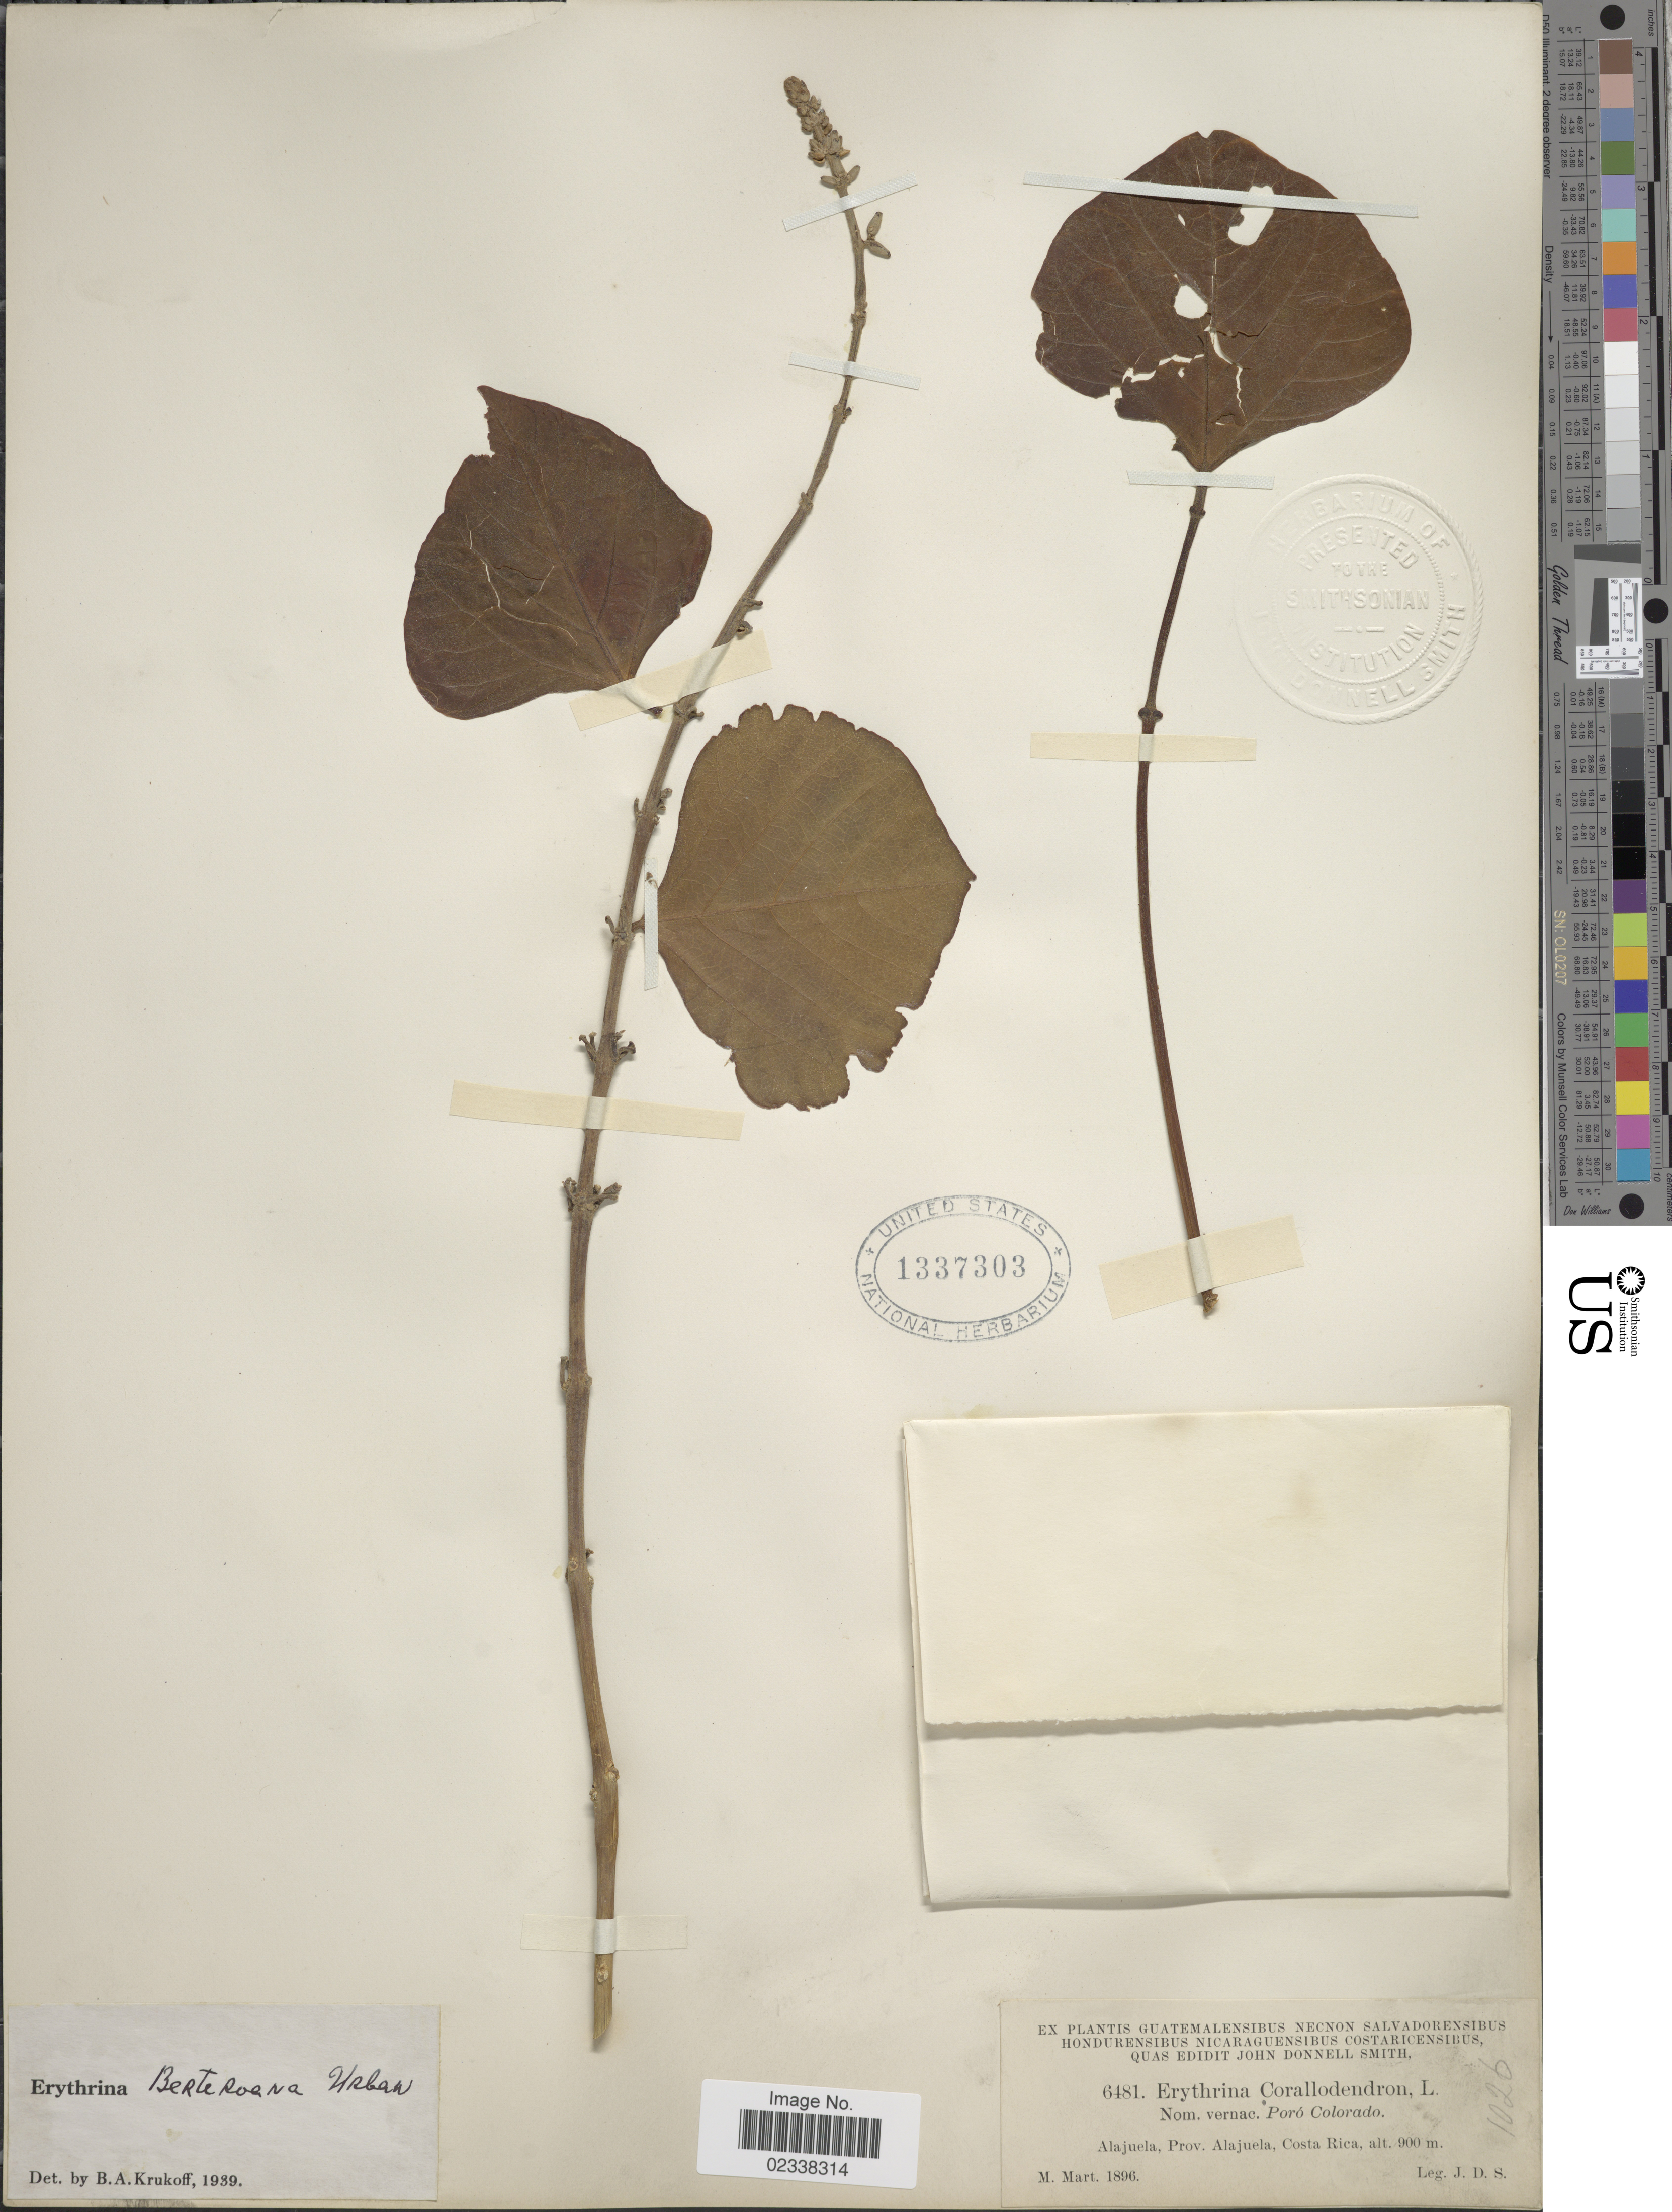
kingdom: Plantae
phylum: Tracheophyta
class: Magnoliopsida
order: Fabales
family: Fabaceae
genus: Erythrina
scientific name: Erythrina berteroana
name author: Urb.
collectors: J. Donnell Smith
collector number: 6481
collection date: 1896-03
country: Costa Rica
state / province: Alajuela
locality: Alajuela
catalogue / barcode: US 1337303